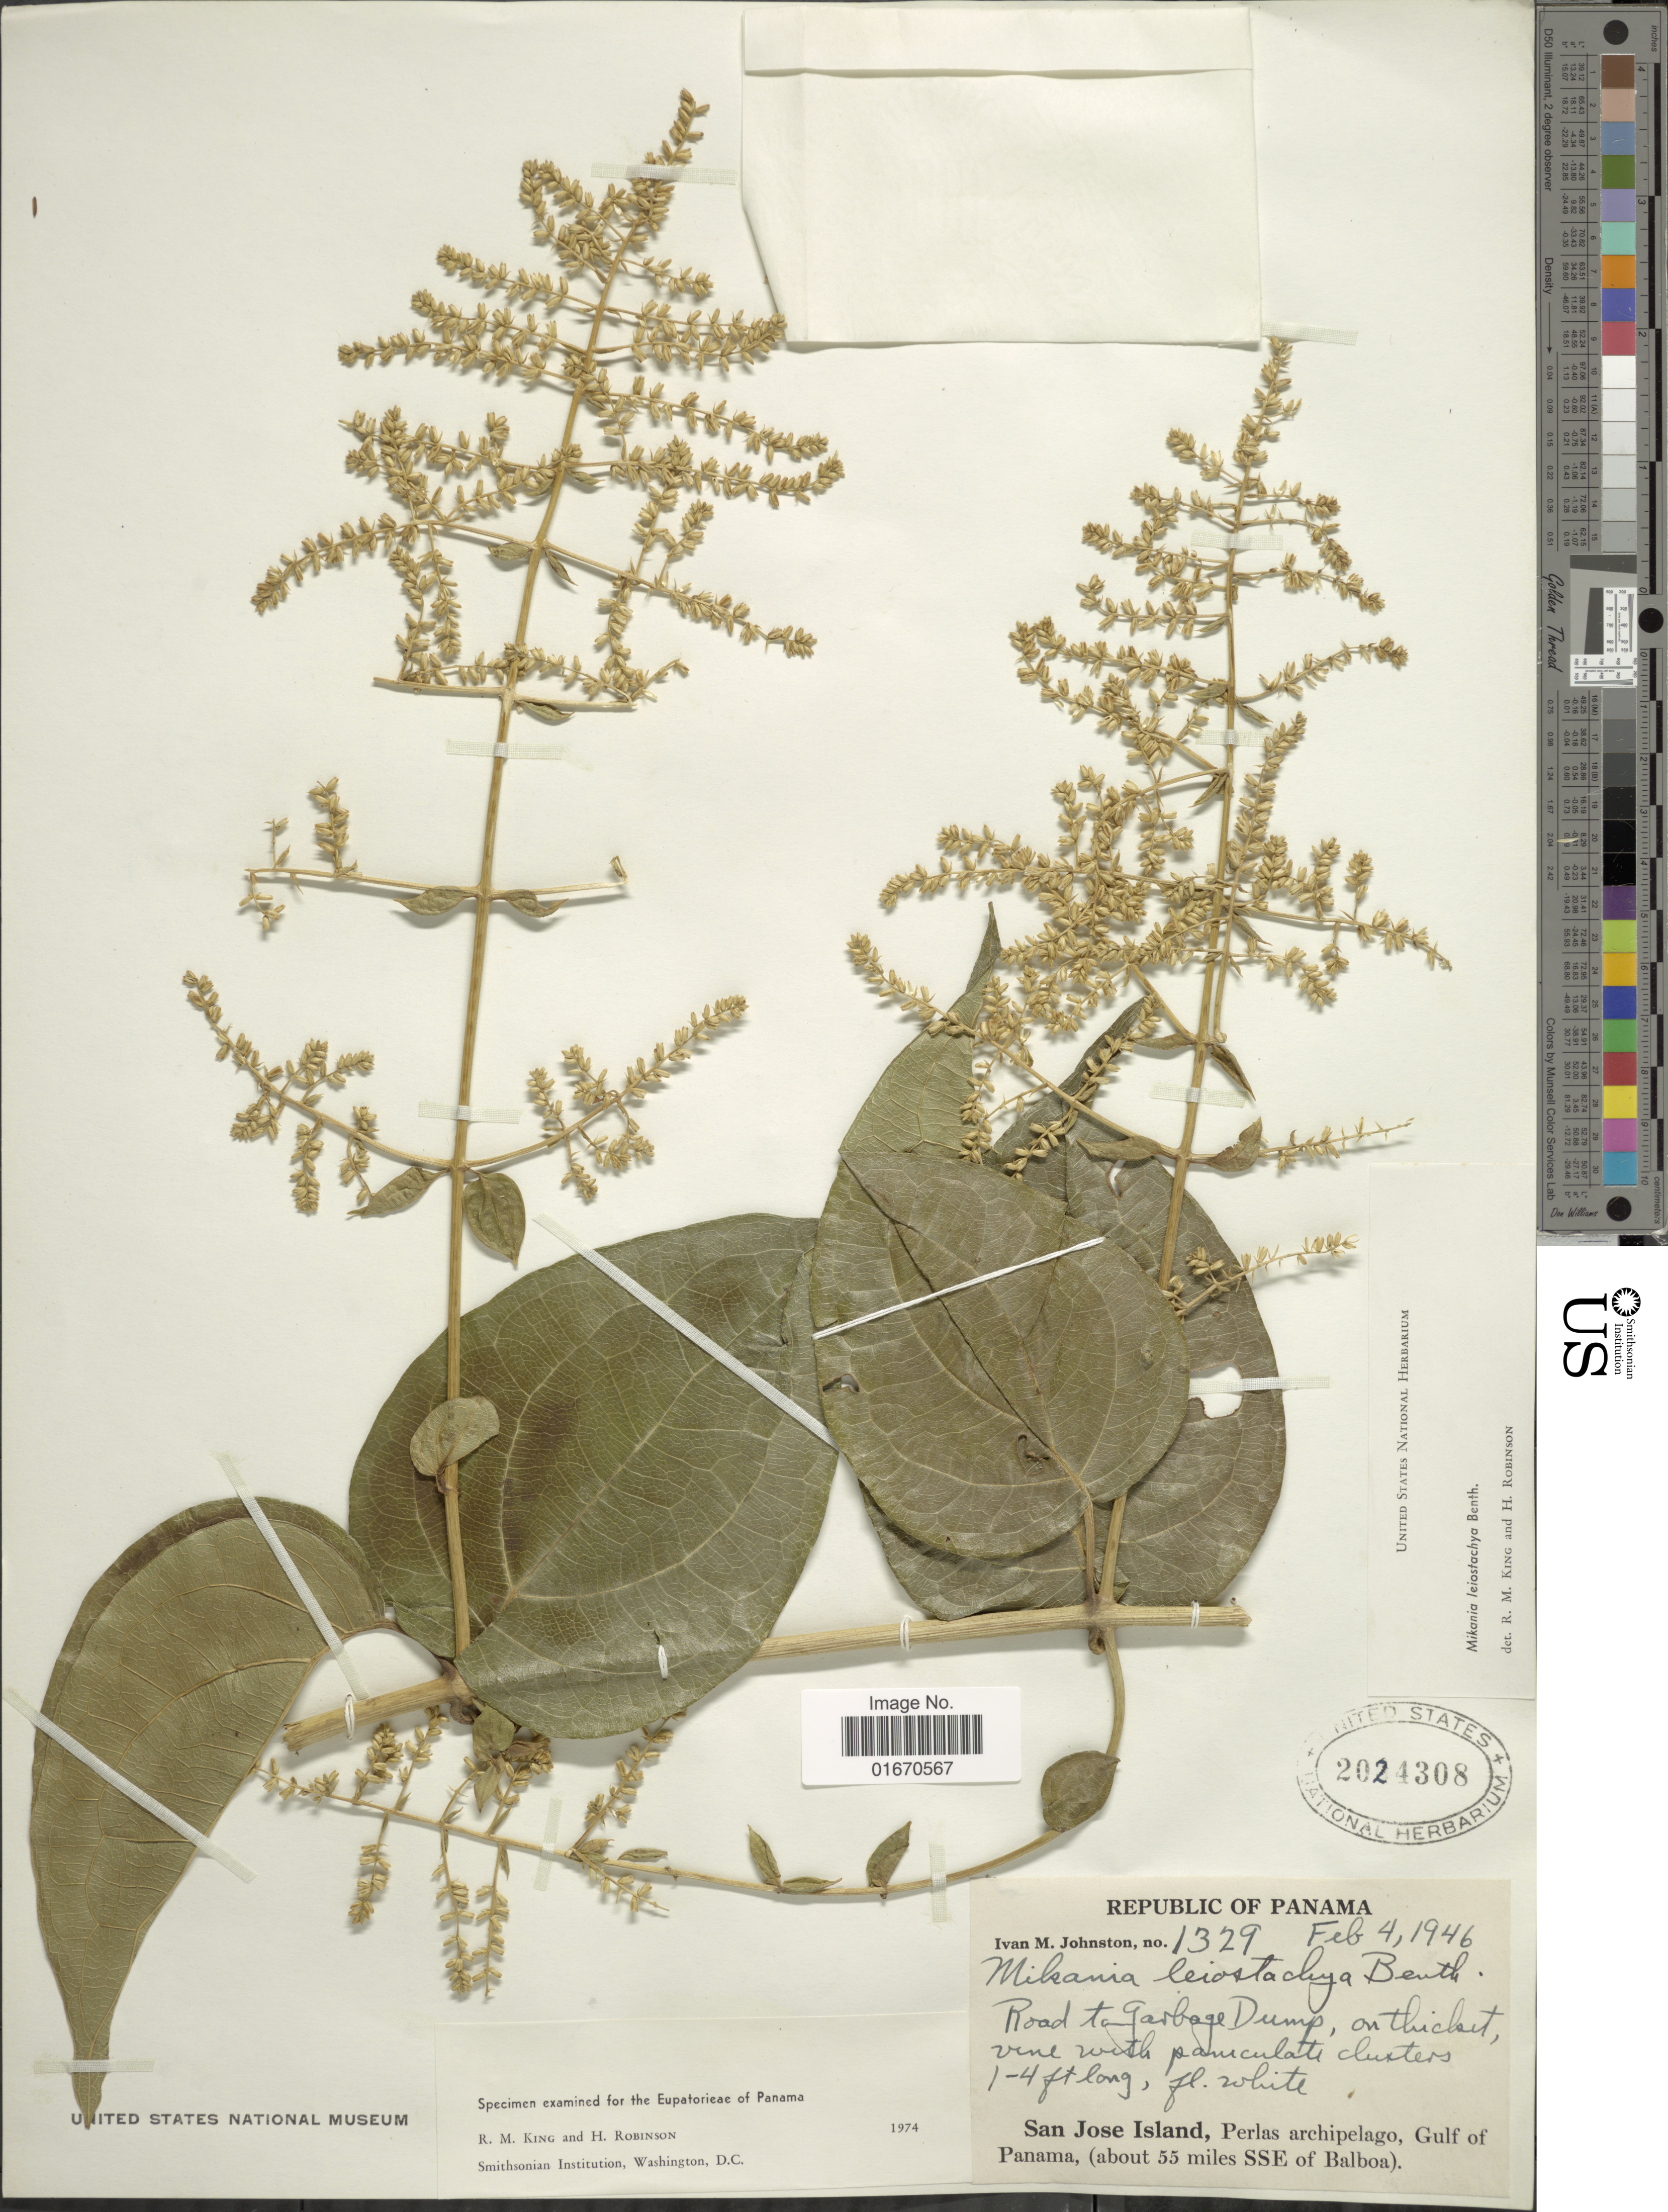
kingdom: Plantae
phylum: Tracheophyta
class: Magnoliopsida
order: Asterales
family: Asteraceae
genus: Mikania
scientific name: Mikania leiostachya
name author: Benth.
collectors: I.M. Johnston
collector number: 1329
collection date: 1946-02-04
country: Panama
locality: Republic of Panama,Road to Garbage Dump, San Jose Island, Perlas archipelago, Gulf of Panama (about 55 miles SSE of Balboa)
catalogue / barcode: US 2024308